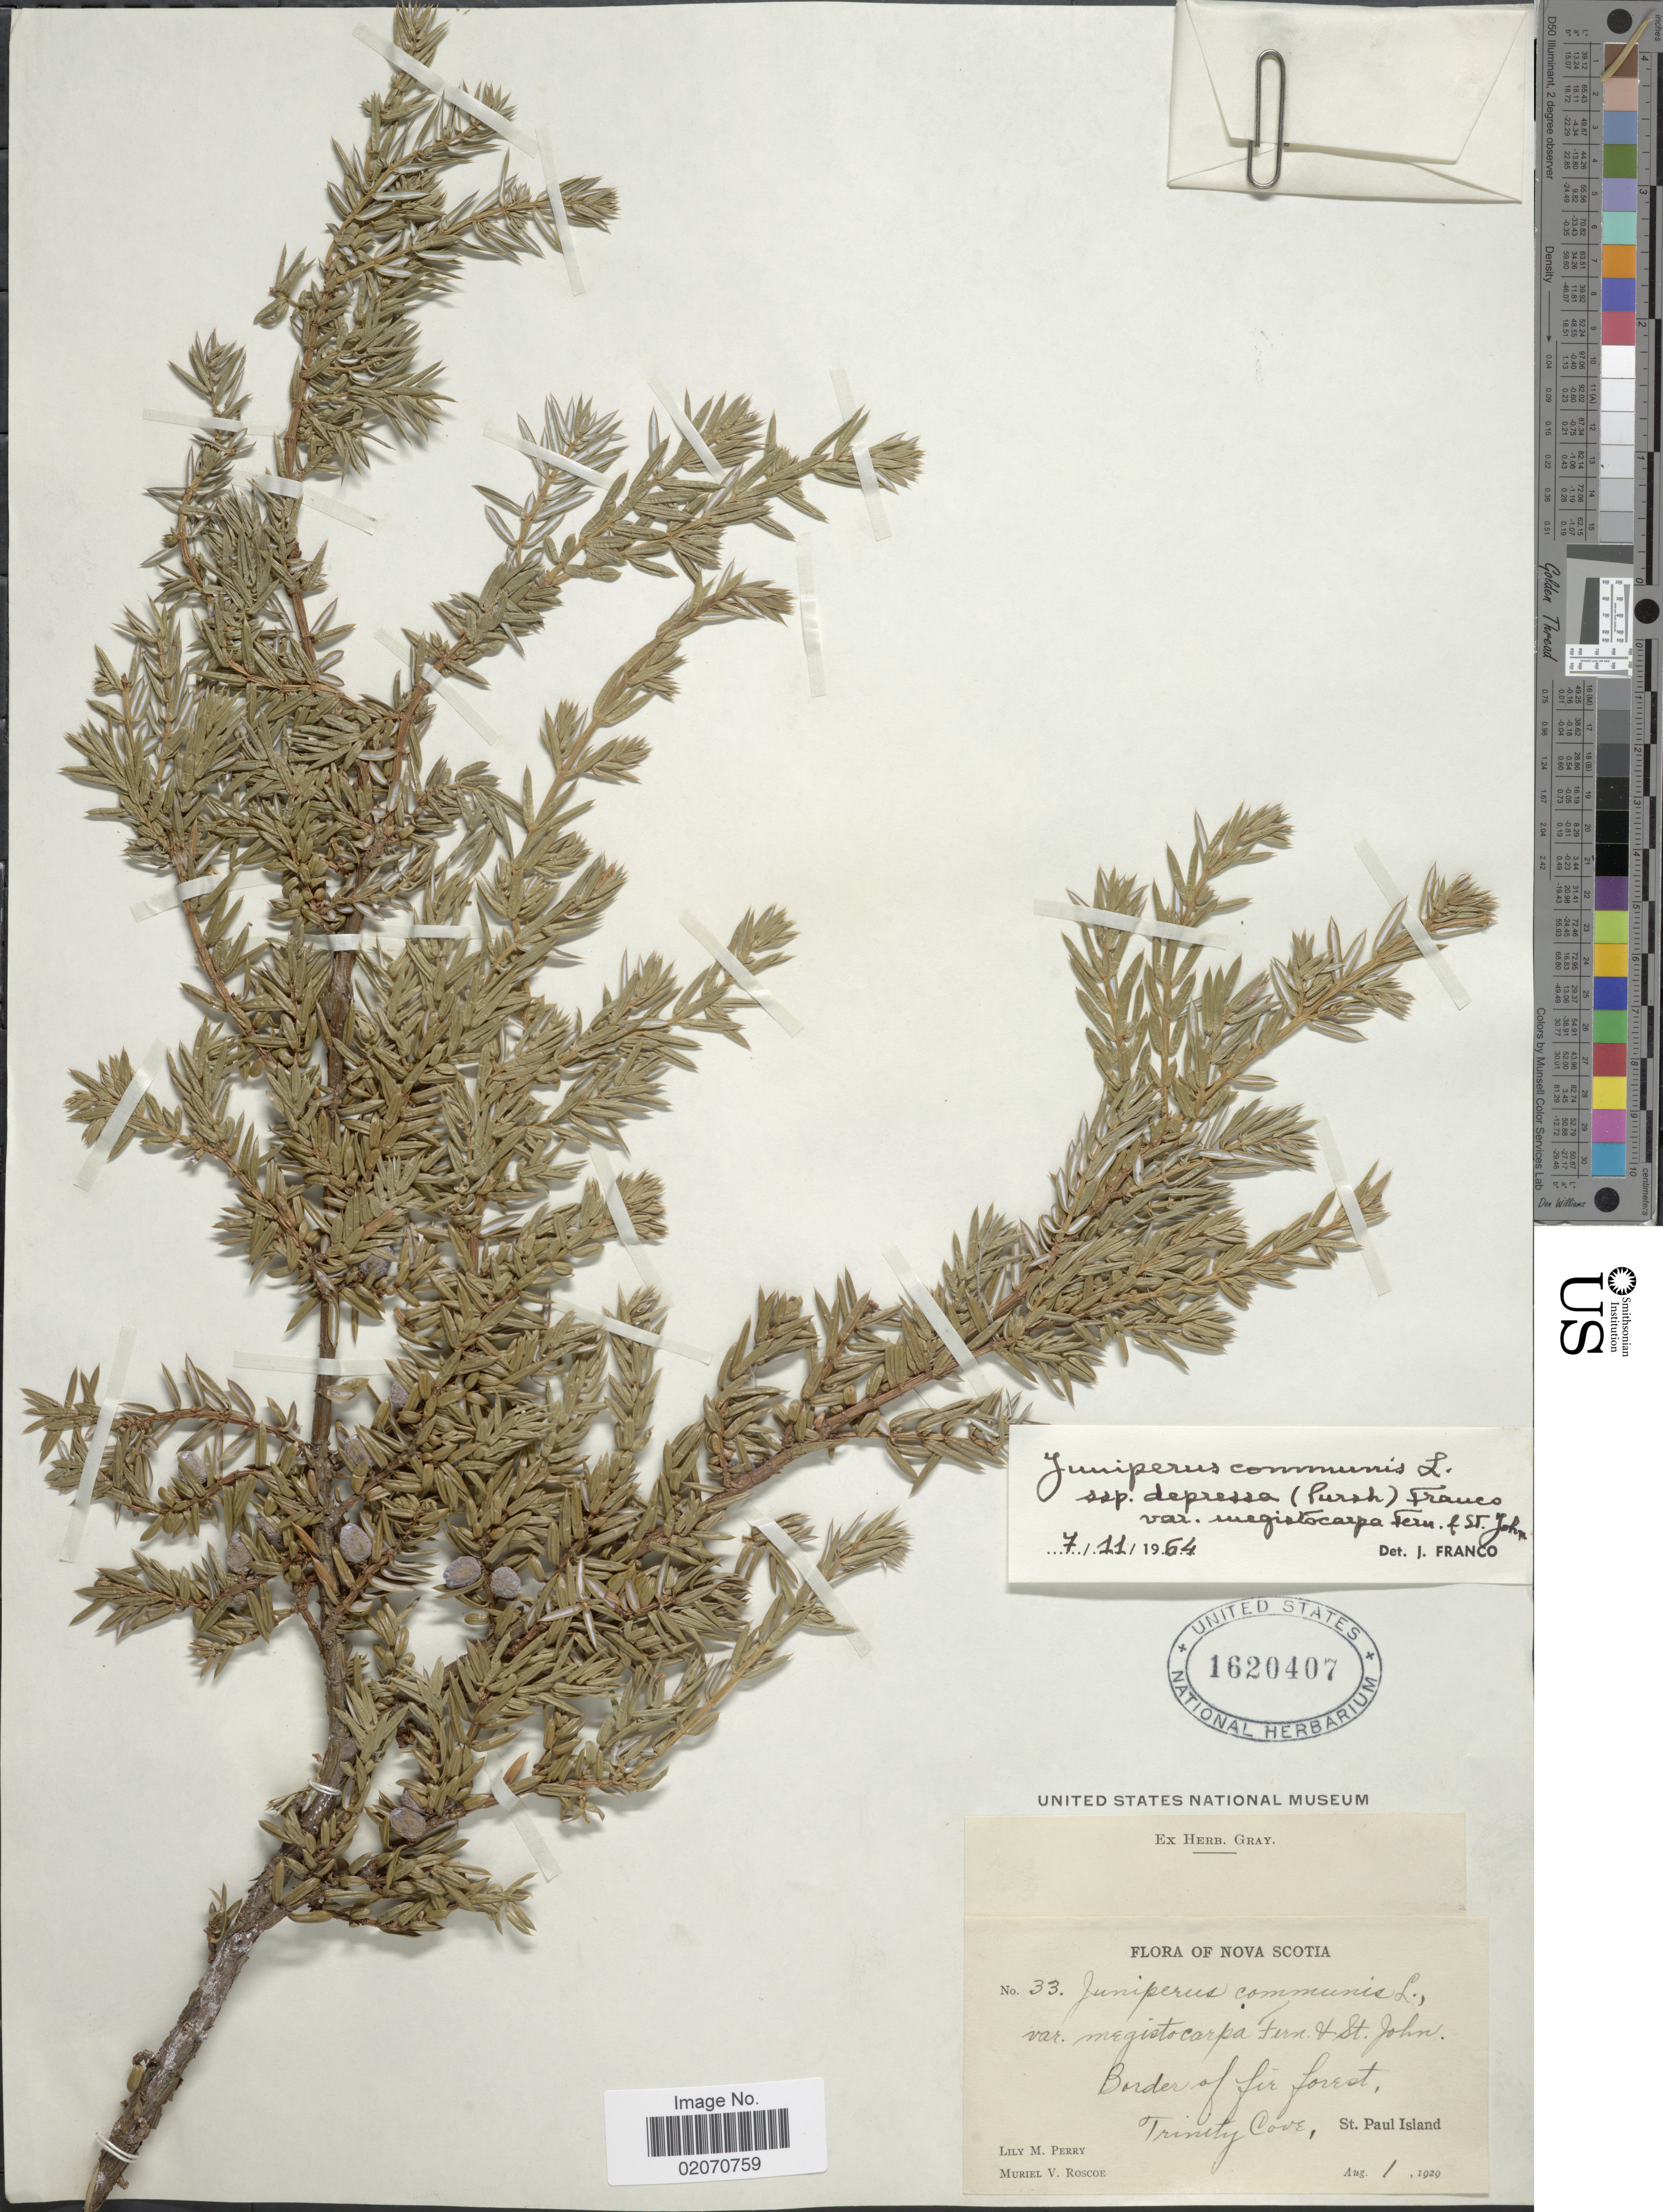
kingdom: Plantae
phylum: Tracheophyta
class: Pinopsida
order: Pinales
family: Cupressaceae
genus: Juniperus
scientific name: Juniperus communis var. megistocarpa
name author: Fernald & H. St. John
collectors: L. M. Perry & M. Roscoe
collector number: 33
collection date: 1929-08-01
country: Canada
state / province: Nova Scotia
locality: Border of fir forest, Trinity Cove, St. Paul Island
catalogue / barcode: US 1620407